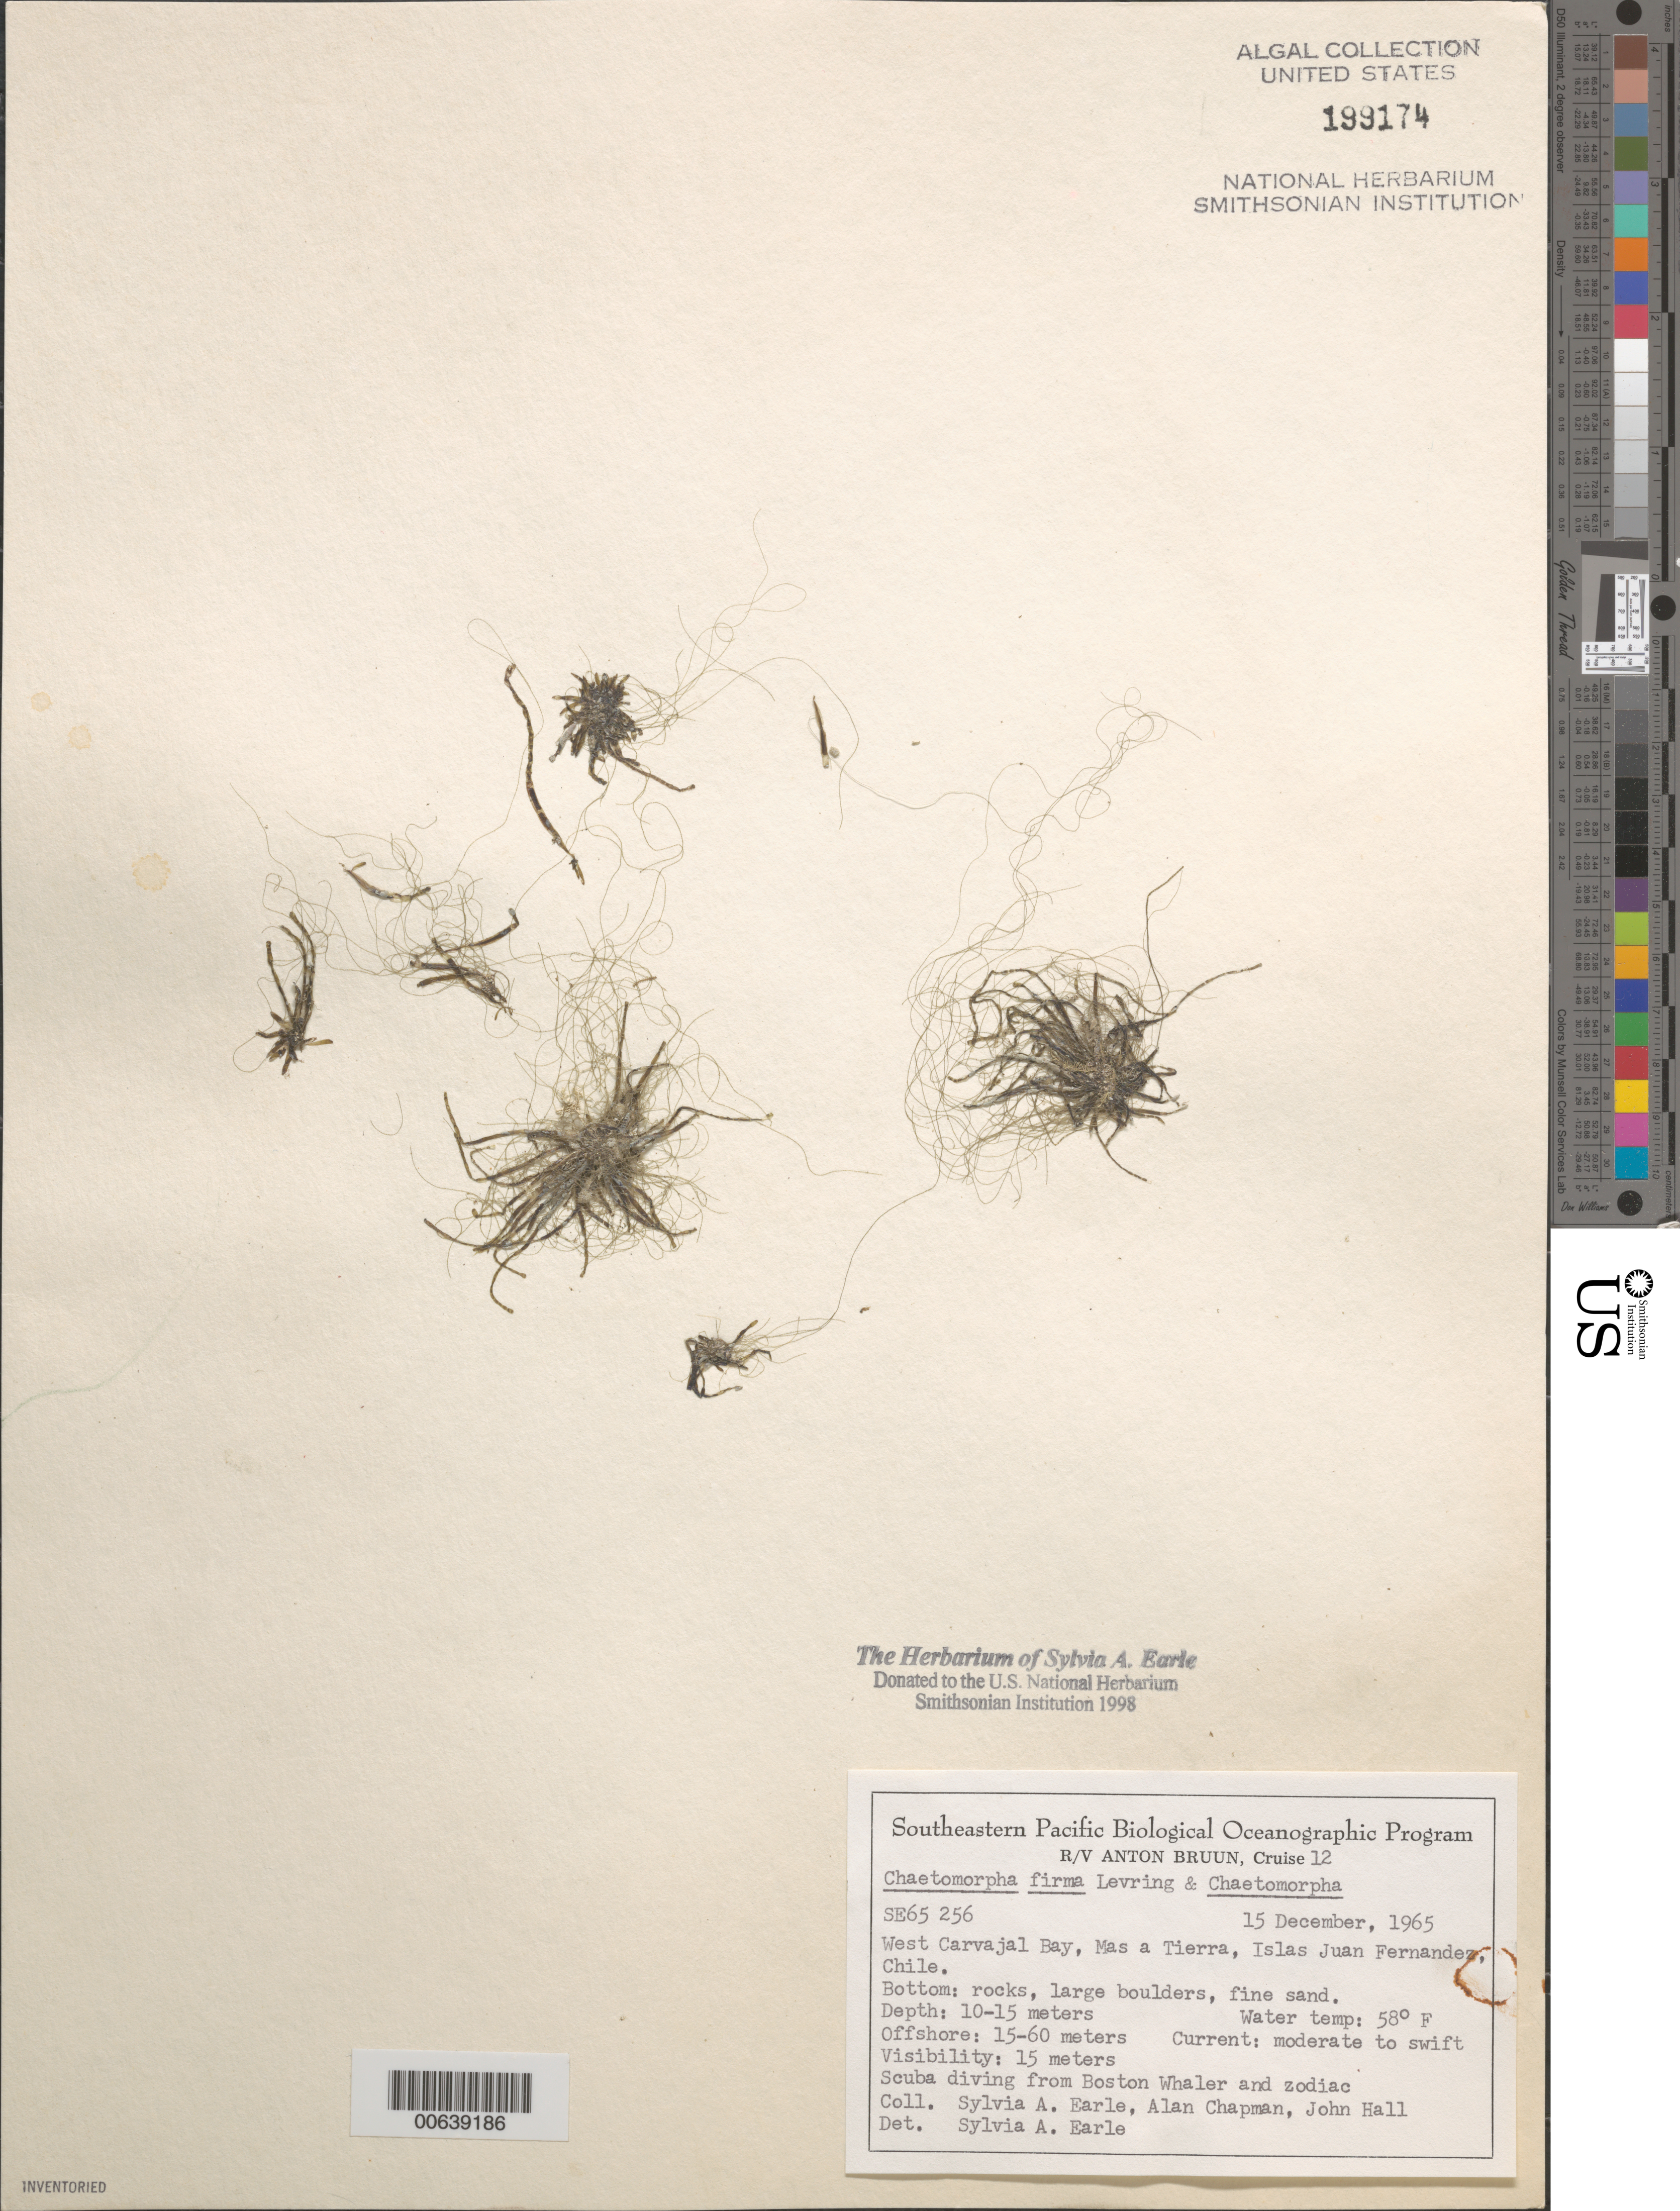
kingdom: Plantae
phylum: Chlorophyta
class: Ulvophyceae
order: Cladophorales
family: Cladophoraceae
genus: Chaetomorpha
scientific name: Chaetomorpha firma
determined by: Earle, S. A.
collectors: S. A. Earle, A. Chapman & J. Hall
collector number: SE 65256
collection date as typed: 15 Dec 1965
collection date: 1965-12-15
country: Chile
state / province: Valparaíso (V)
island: Isla Más a Tierra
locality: West Carvajal Bay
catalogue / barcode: US 199174